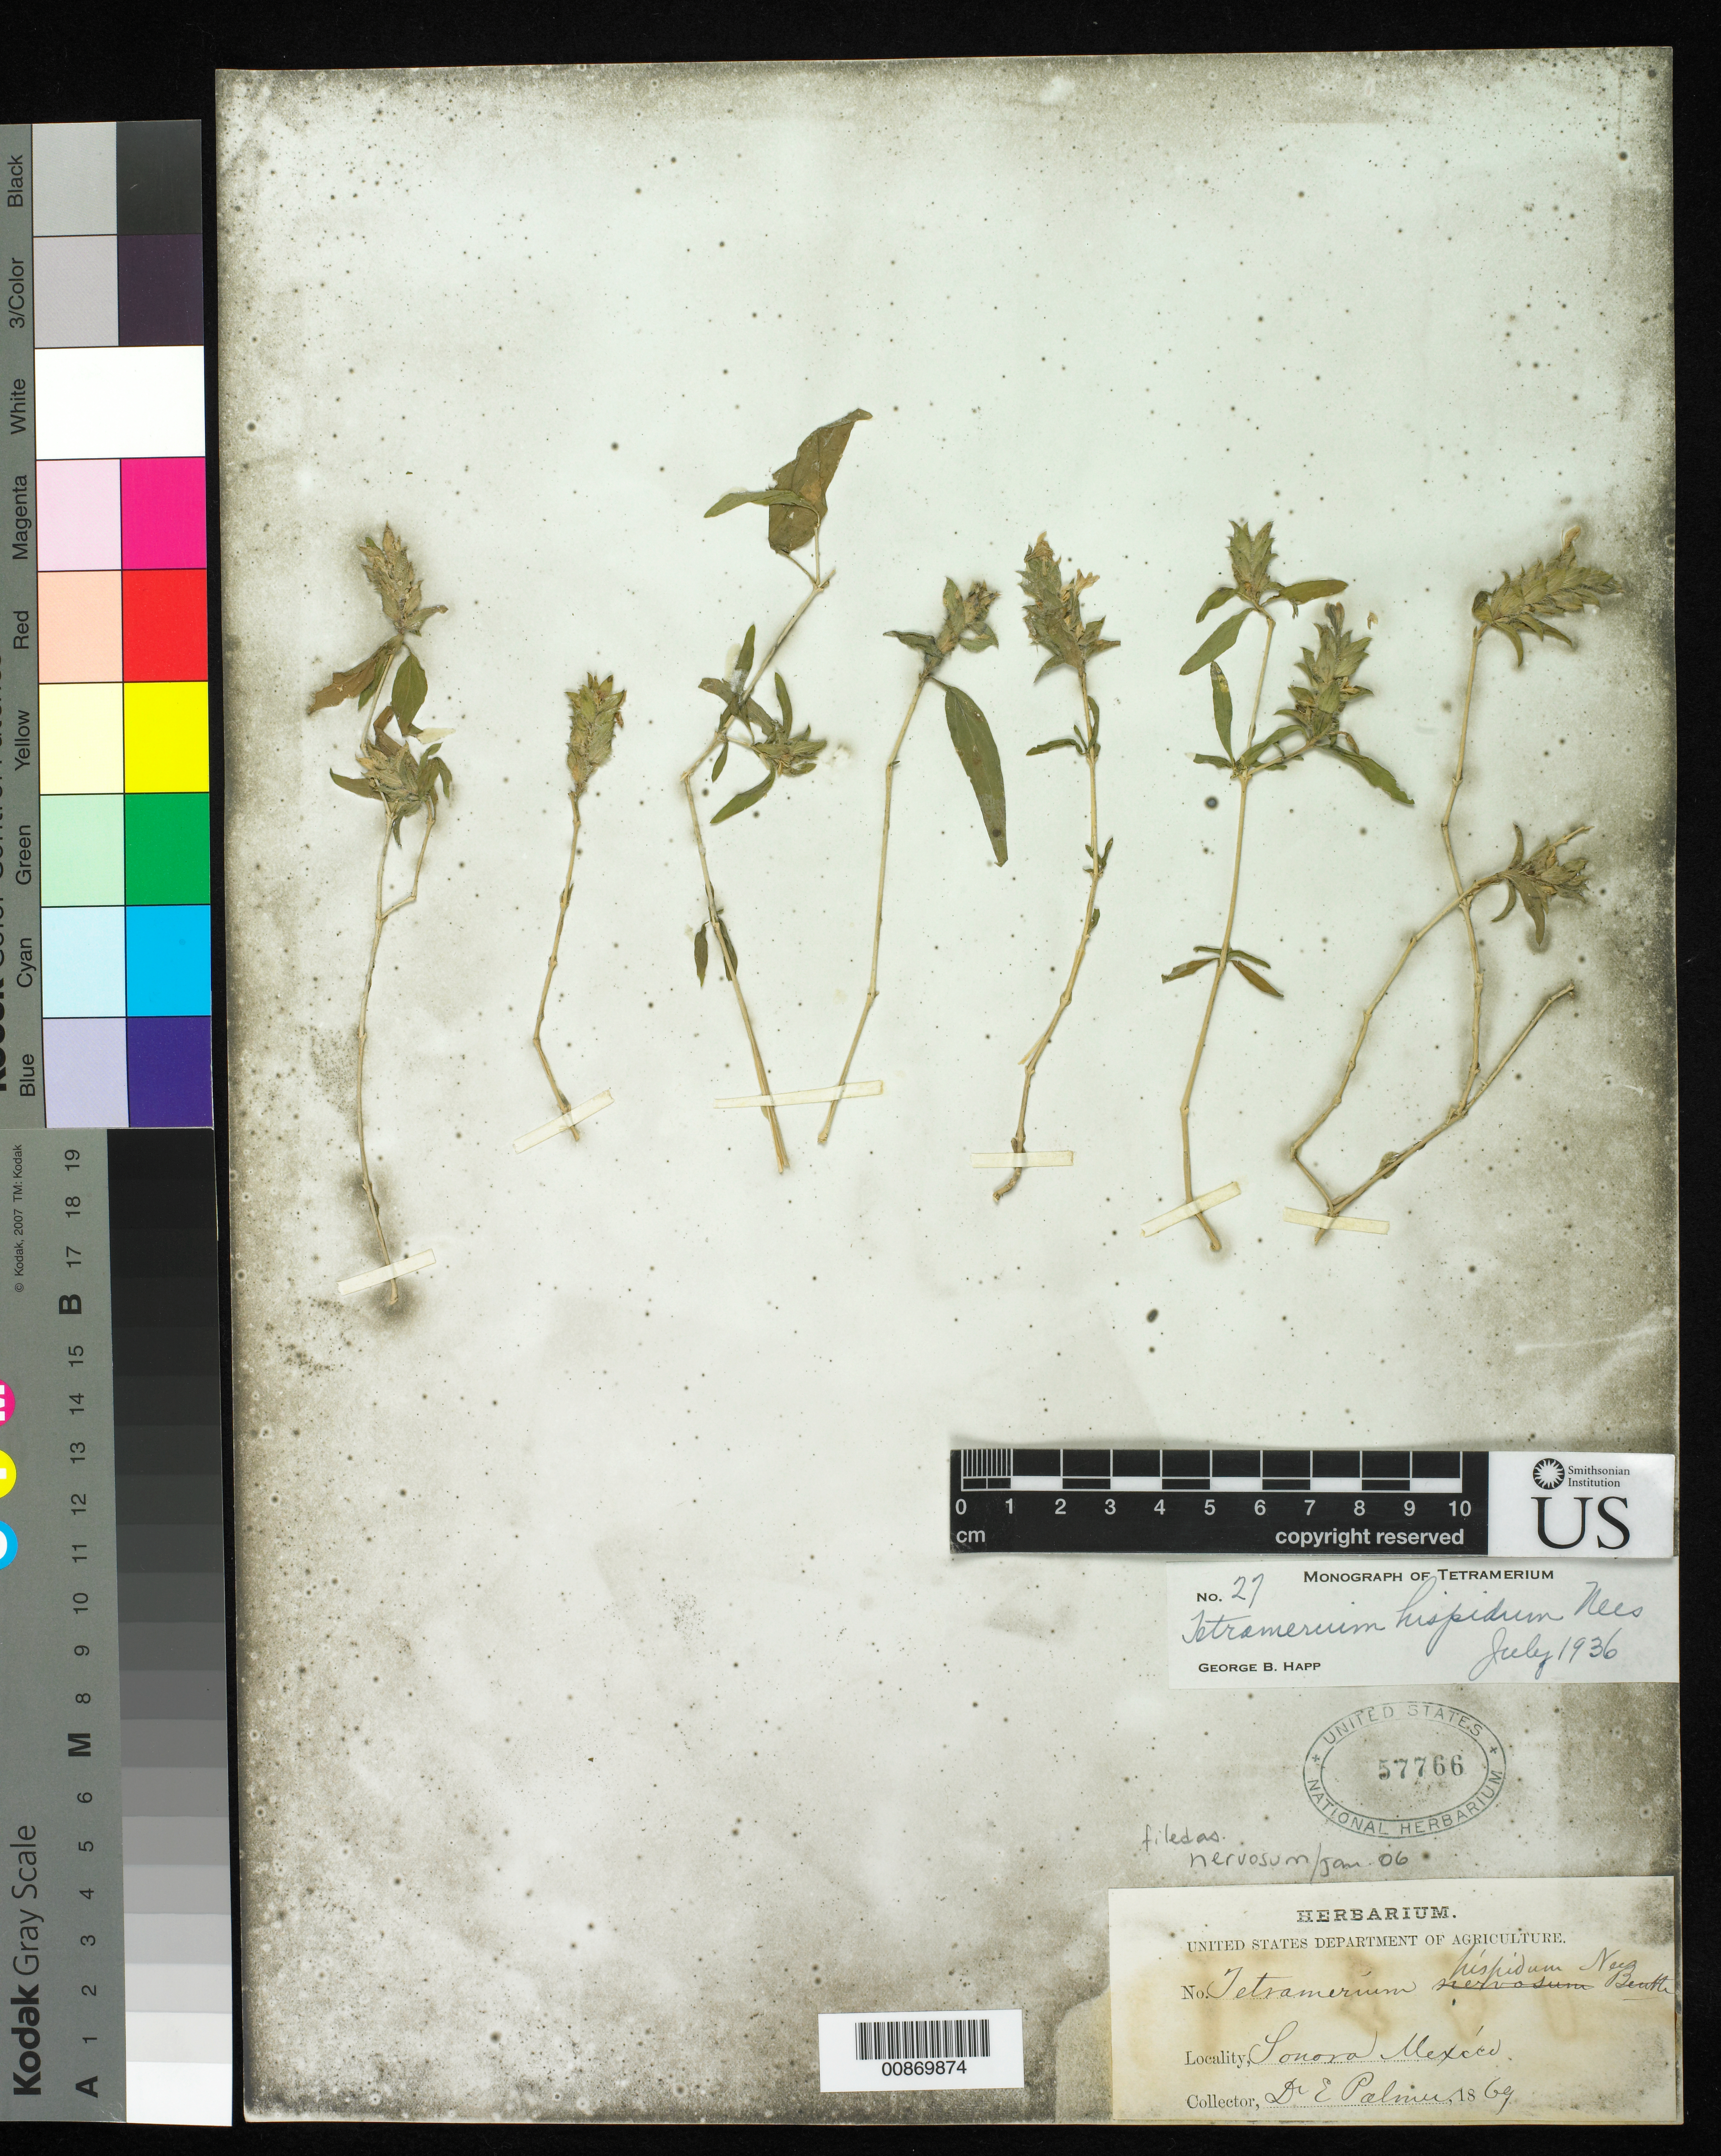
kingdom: Plantae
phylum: Tracheophyta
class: Magnoliopsida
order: Lamiales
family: Acanthaceae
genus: Tetramerium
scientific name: Tetramerium nervosum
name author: Nees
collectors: E. Palmer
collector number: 27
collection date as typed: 1869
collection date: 1869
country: Mexico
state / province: Sonora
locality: Sonora.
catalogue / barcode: US 57766